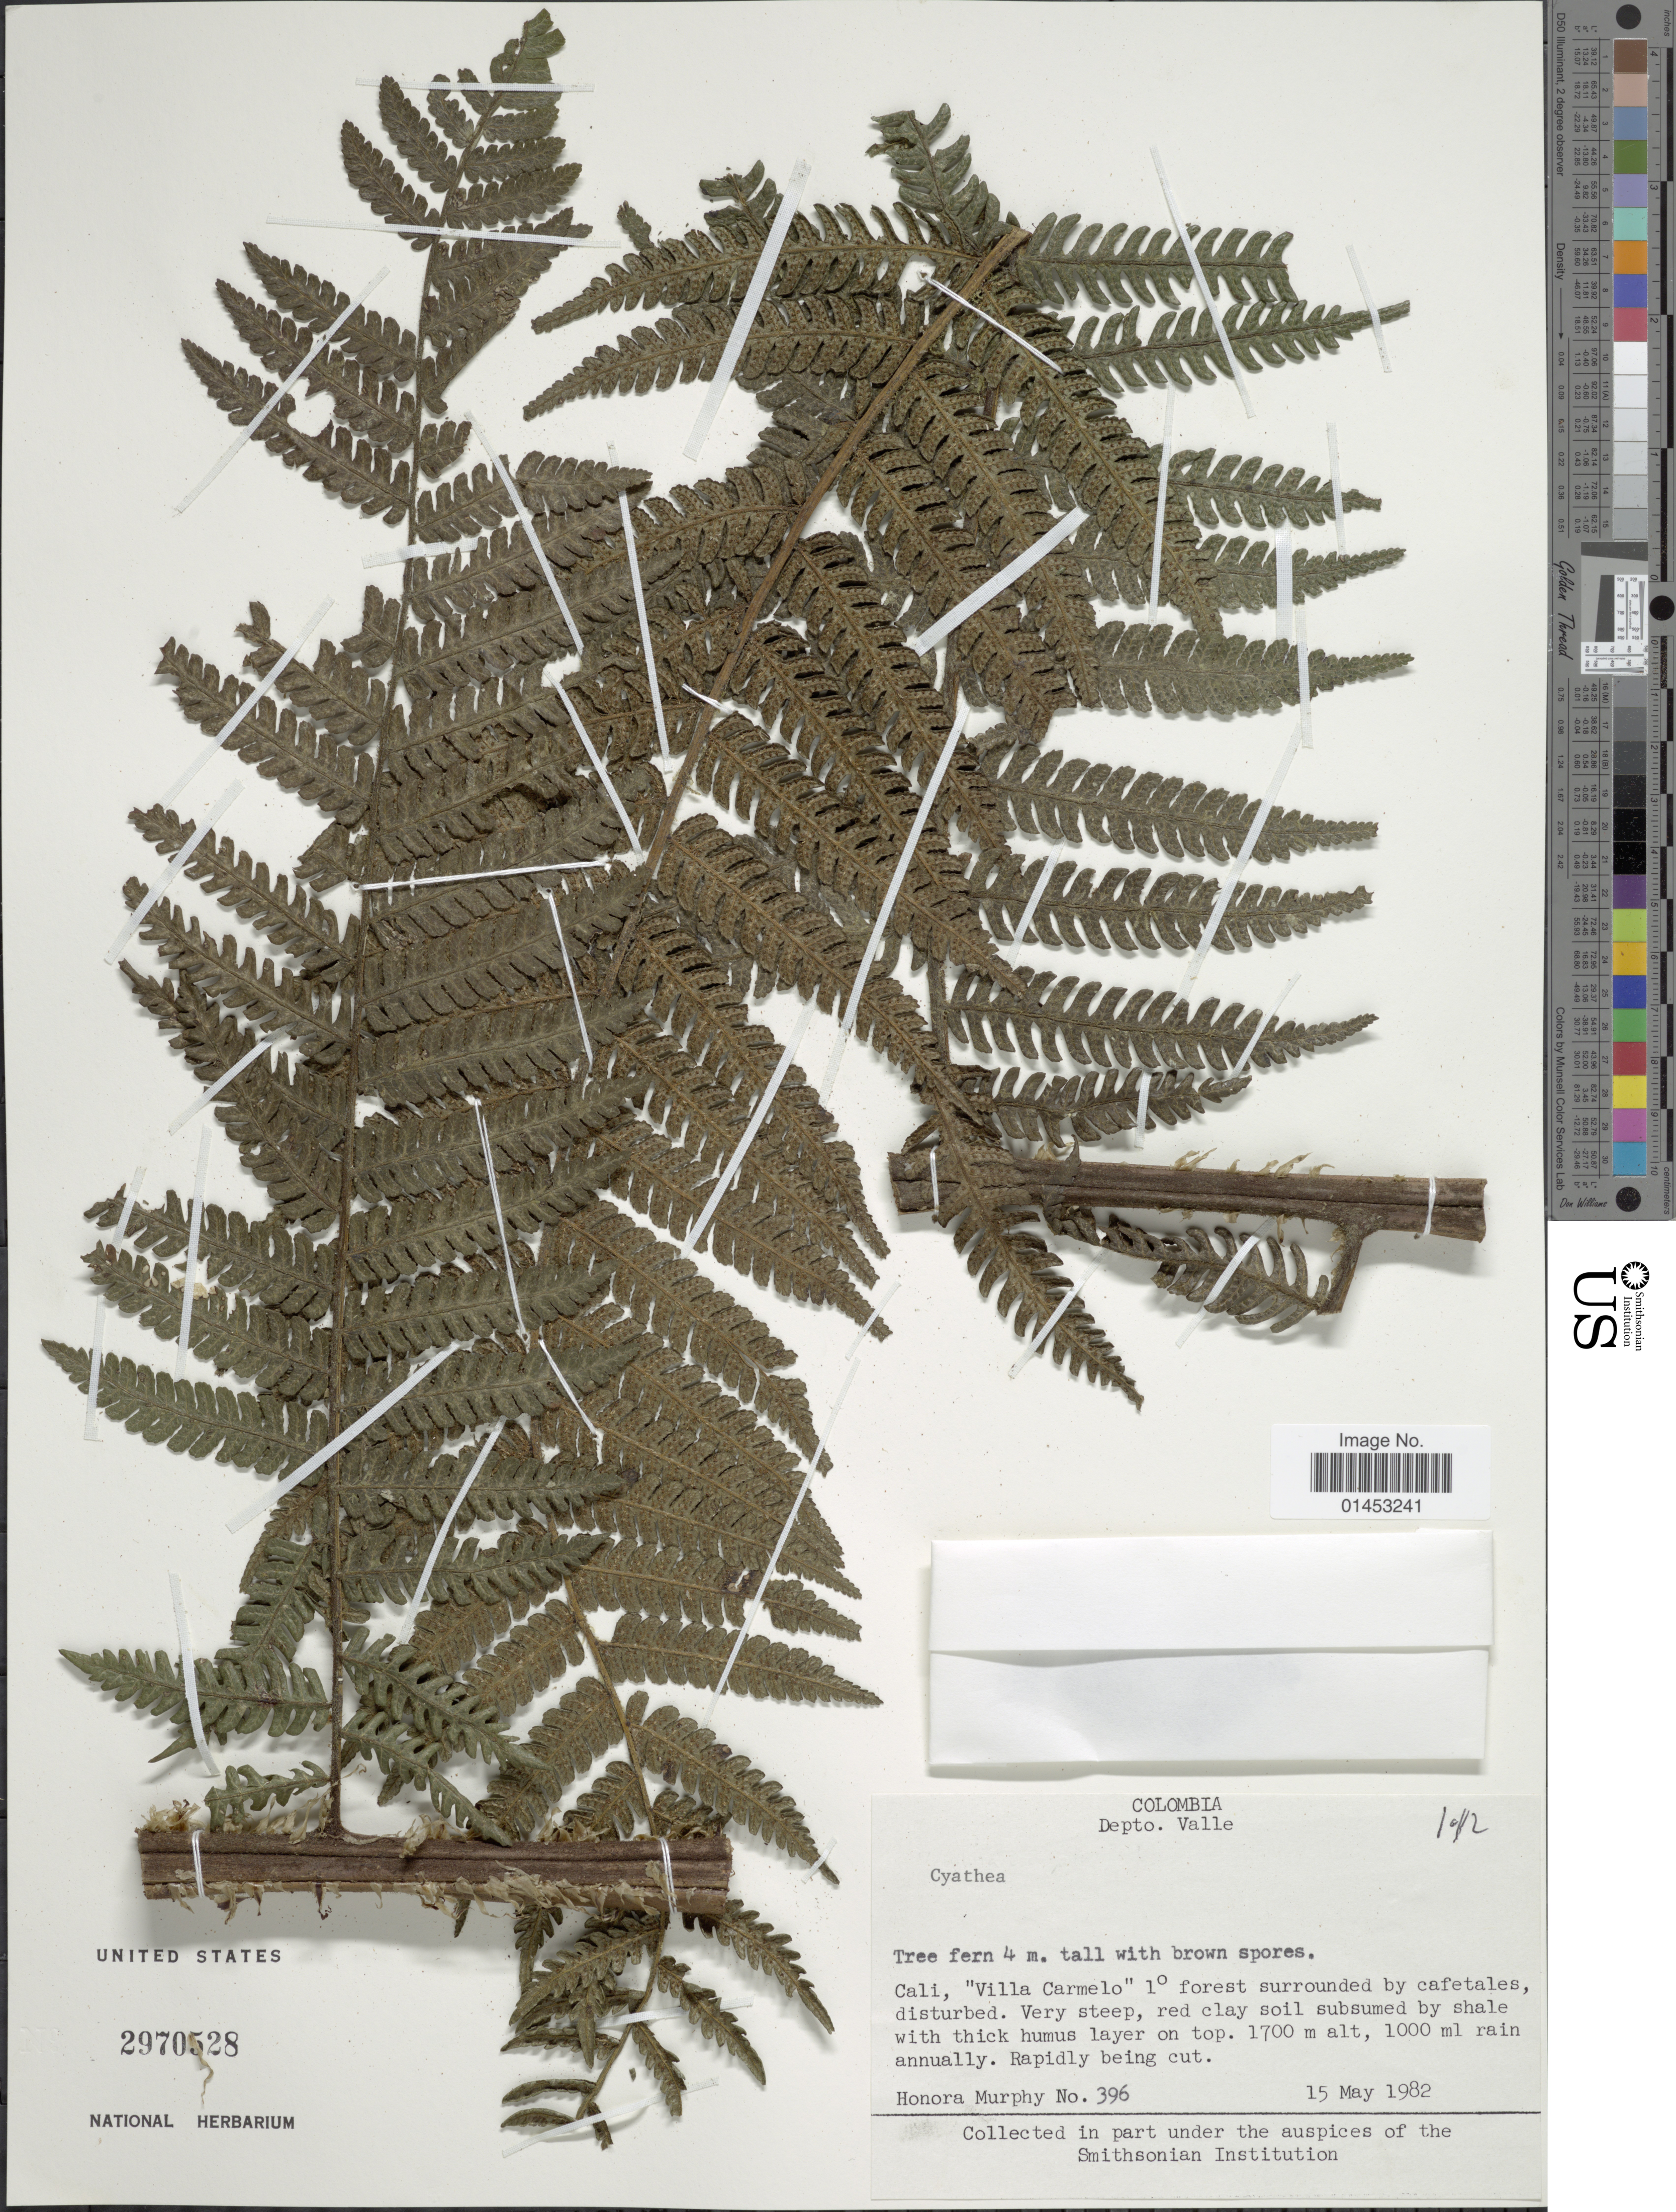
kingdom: Plantae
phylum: Tracheophyta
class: Polypodiopsida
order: Cyatheales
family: Cyatheaceae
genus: Cyathea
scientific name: Cyathea sp.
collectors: H. Murphy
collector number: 396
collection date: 1982-05-15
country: Colombia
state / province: Valle del Cauca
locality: Depto. Valle, Cali "Villa CArmelo"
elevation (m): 1700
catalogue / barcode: US 2970528